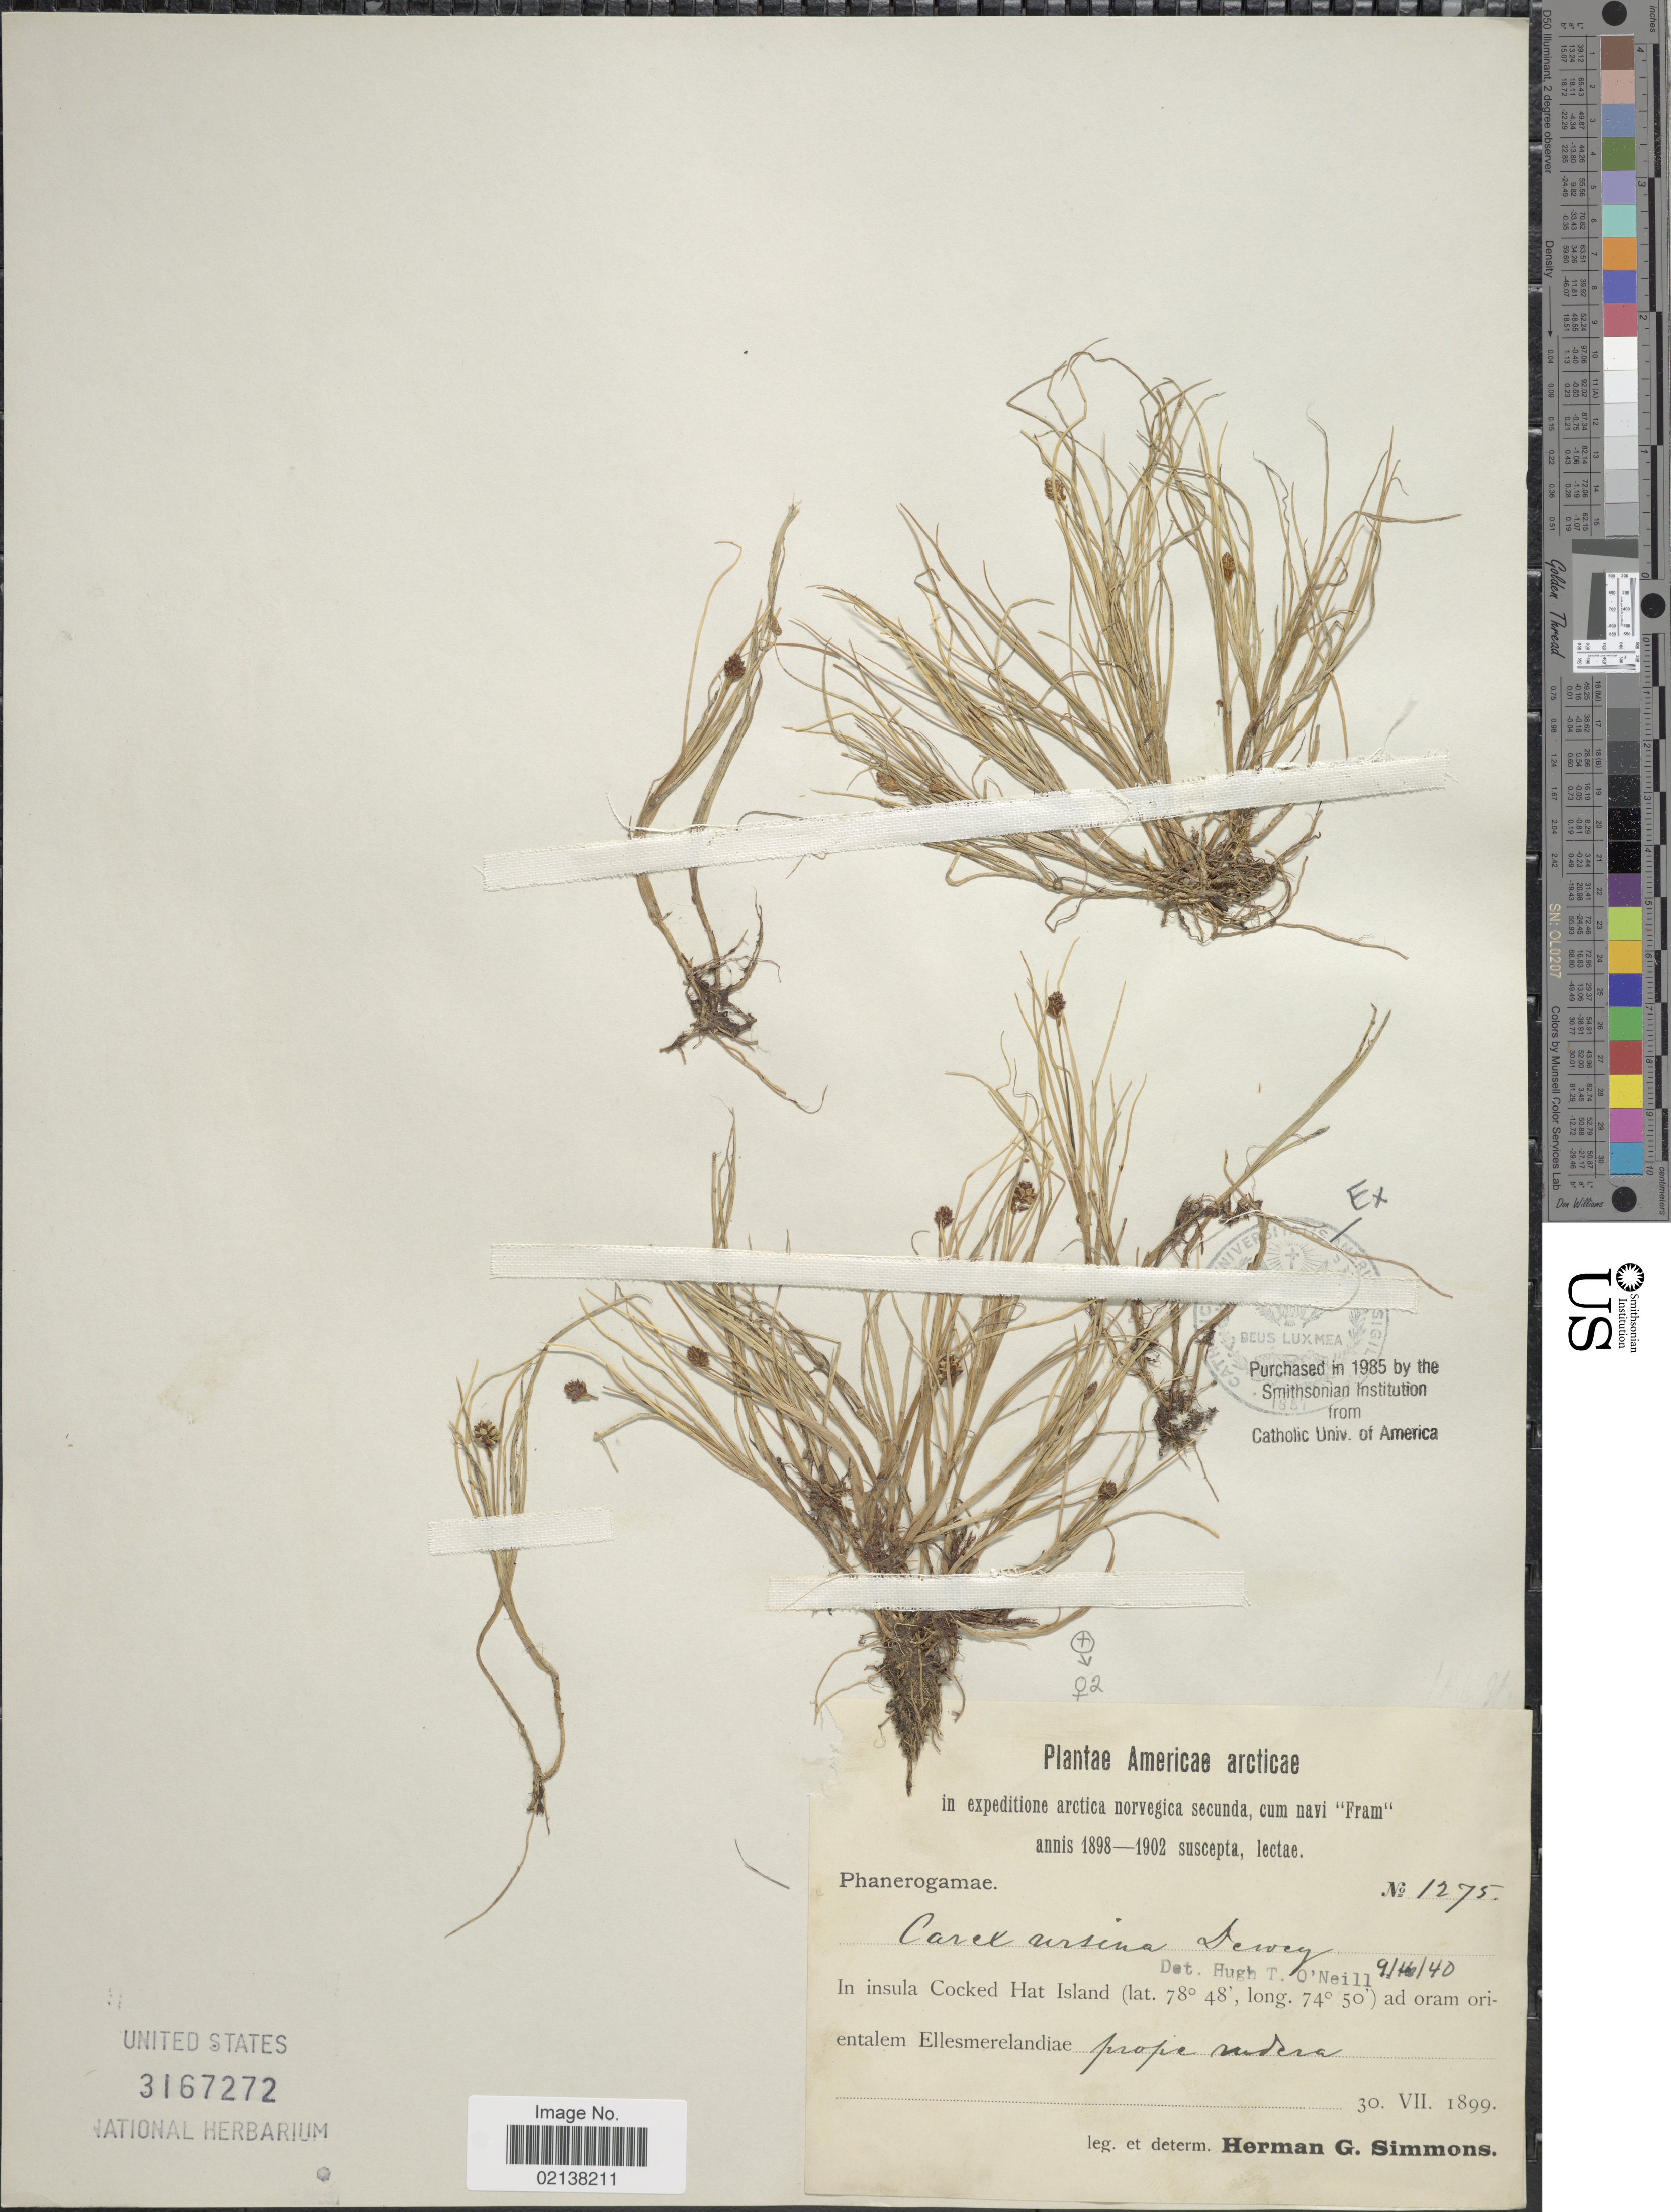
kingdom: Plantae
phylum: Tracheophyta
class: Liliopsida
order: Poales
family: Cyperaceae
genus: Carex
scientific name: Carex ursina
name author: Dewey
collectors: H. Simmons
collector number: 1275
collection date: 1899-07-30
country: Canada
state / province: Nunavut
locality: Americae Arcticae. In insula Cocked Hat Island ad oram orientalem Ellesmerelandiae prope rudera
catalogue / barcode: US 3167272